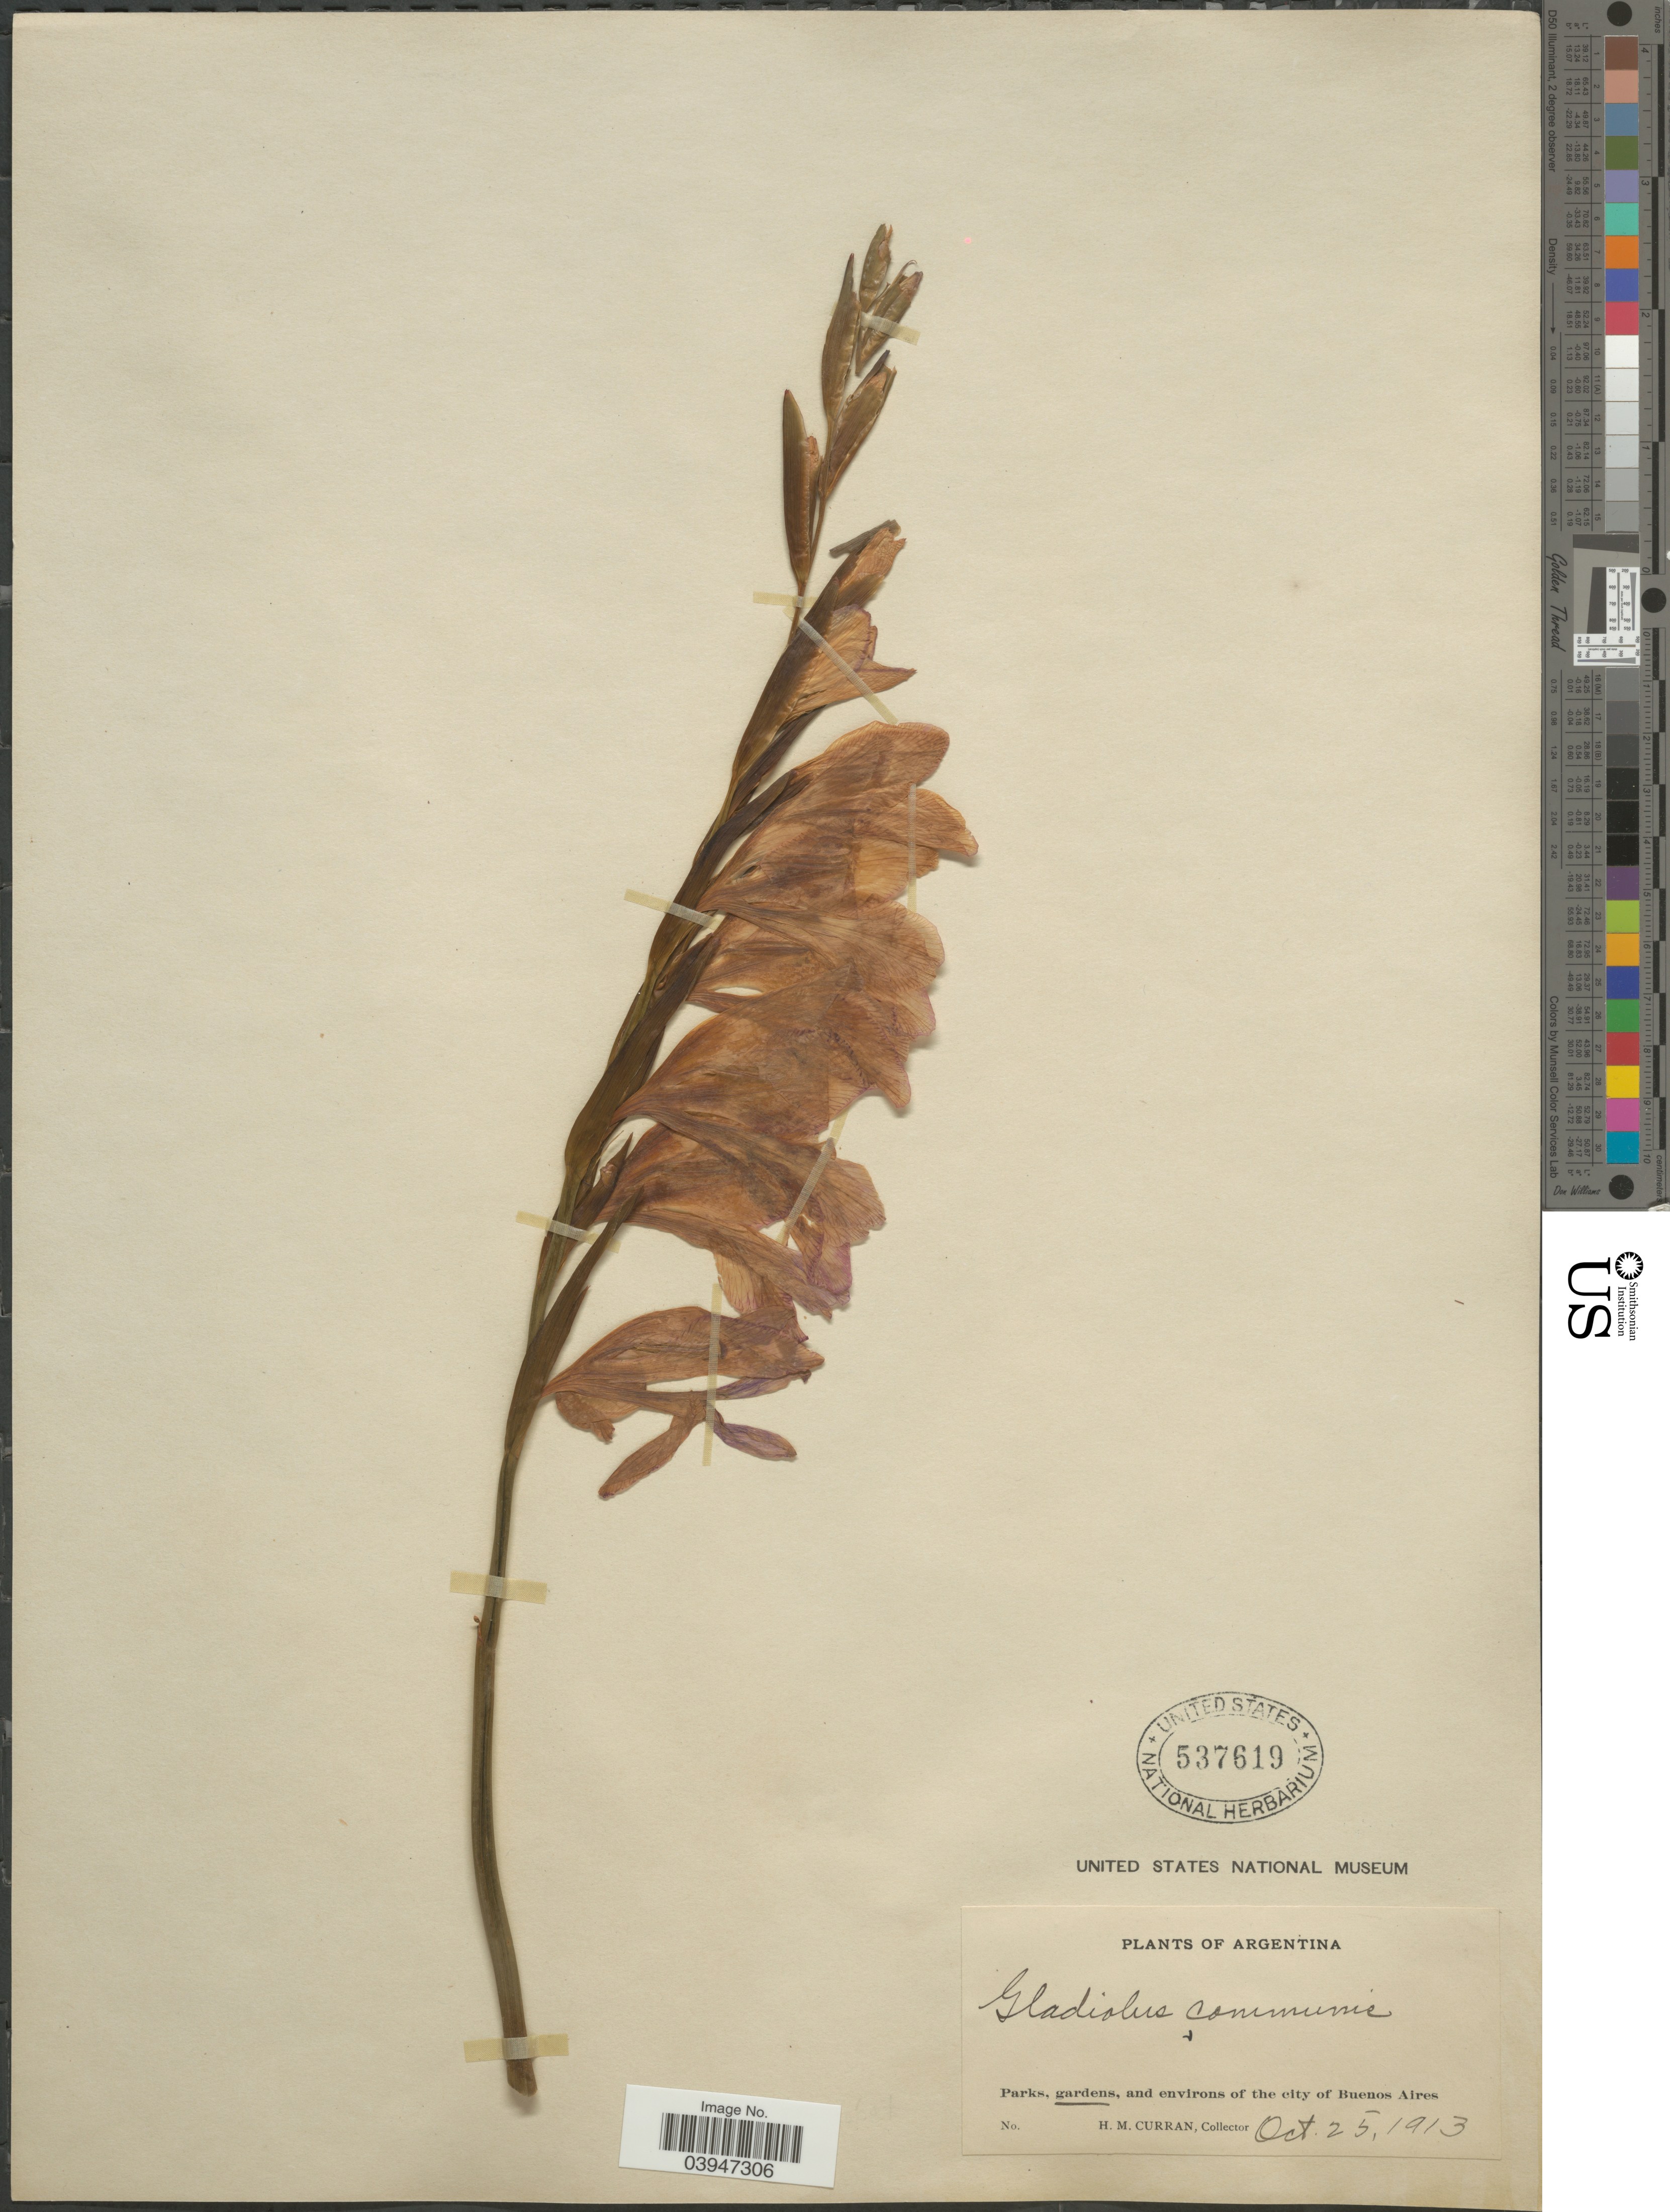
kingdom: Plantae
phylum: Tracheophyta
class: Liliopsida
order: Asparagales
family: Iridaceae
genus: Gladiolus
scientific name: Gladiolus communis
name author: L.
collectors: H. M. Curran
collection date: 1913-10-25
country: Argentina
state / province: Buenos Aires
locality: Gardens of the city of Buenos Aires.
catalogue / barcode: US 537619